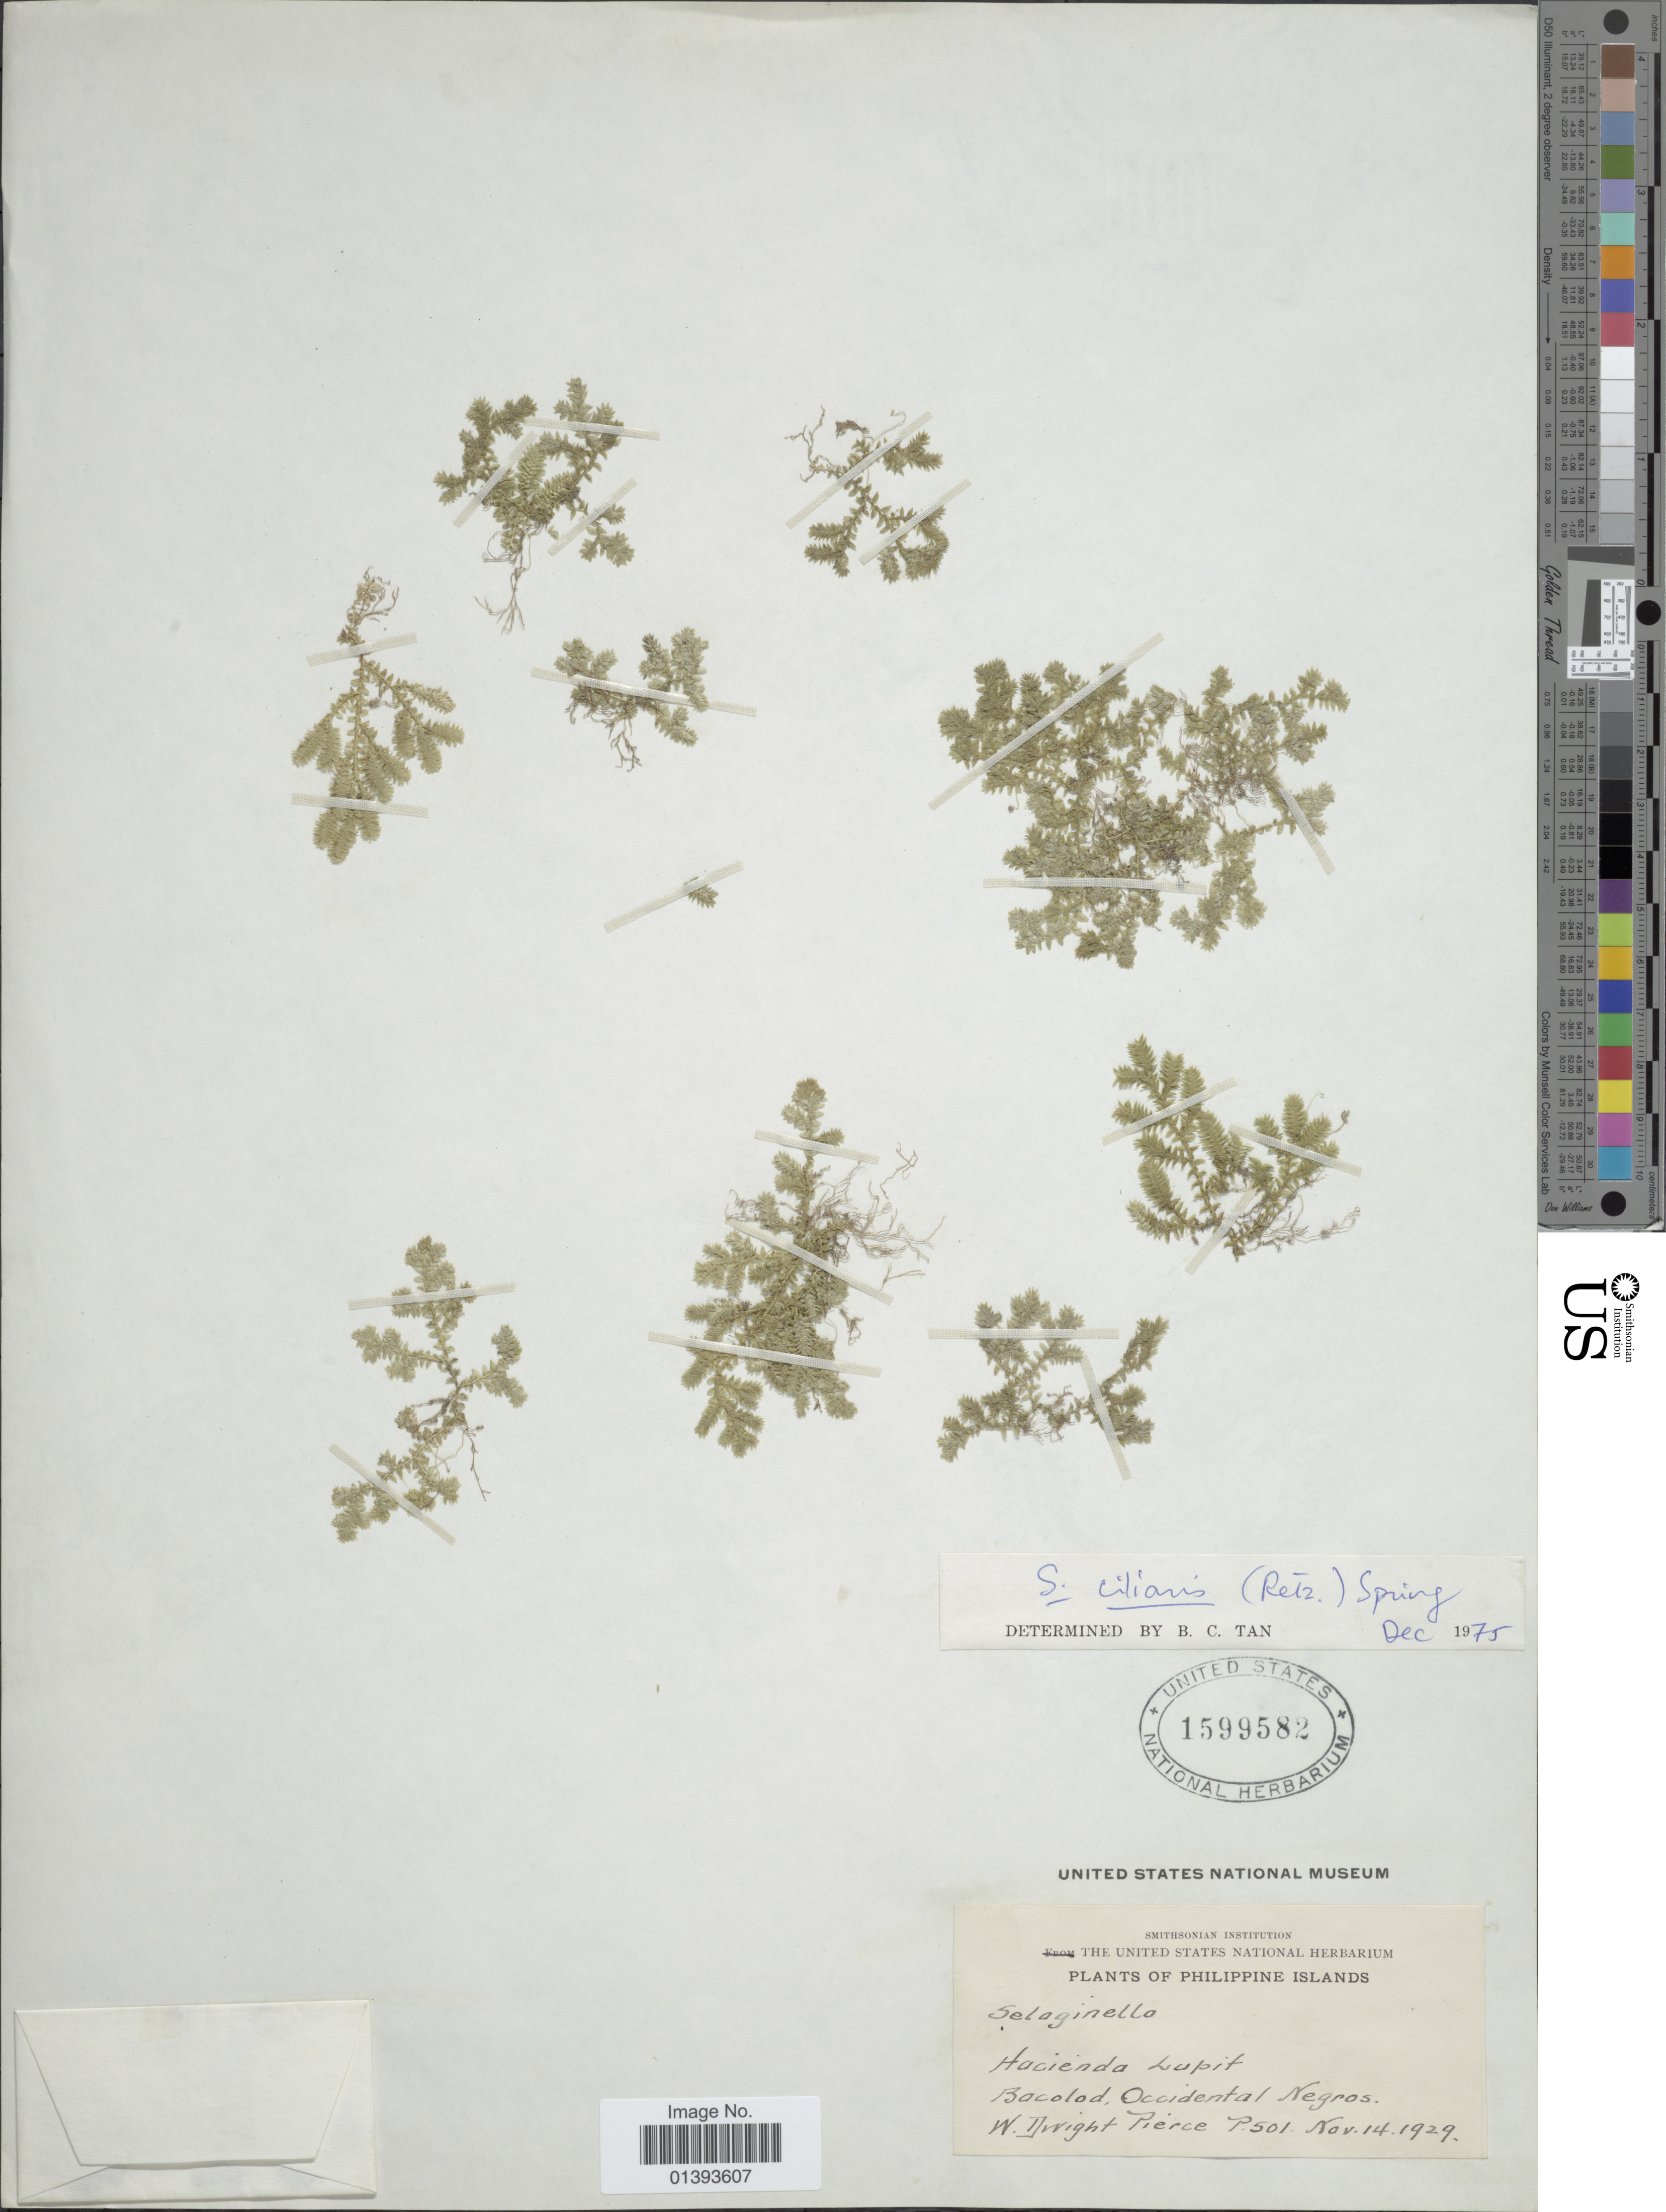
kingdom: Plantae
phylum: Tracheophyta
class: Lycopodiopsida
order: Selaginellales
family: Selaginellaceae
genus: Selaginella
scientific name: Selaginella ciliaris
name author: (Retz.) Spring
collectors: W. Pierce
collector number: P501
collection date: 1929-11-14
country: Philippines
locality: Hacienda Lupit, Bacolad, occidental Negros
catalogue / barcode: US 1599582